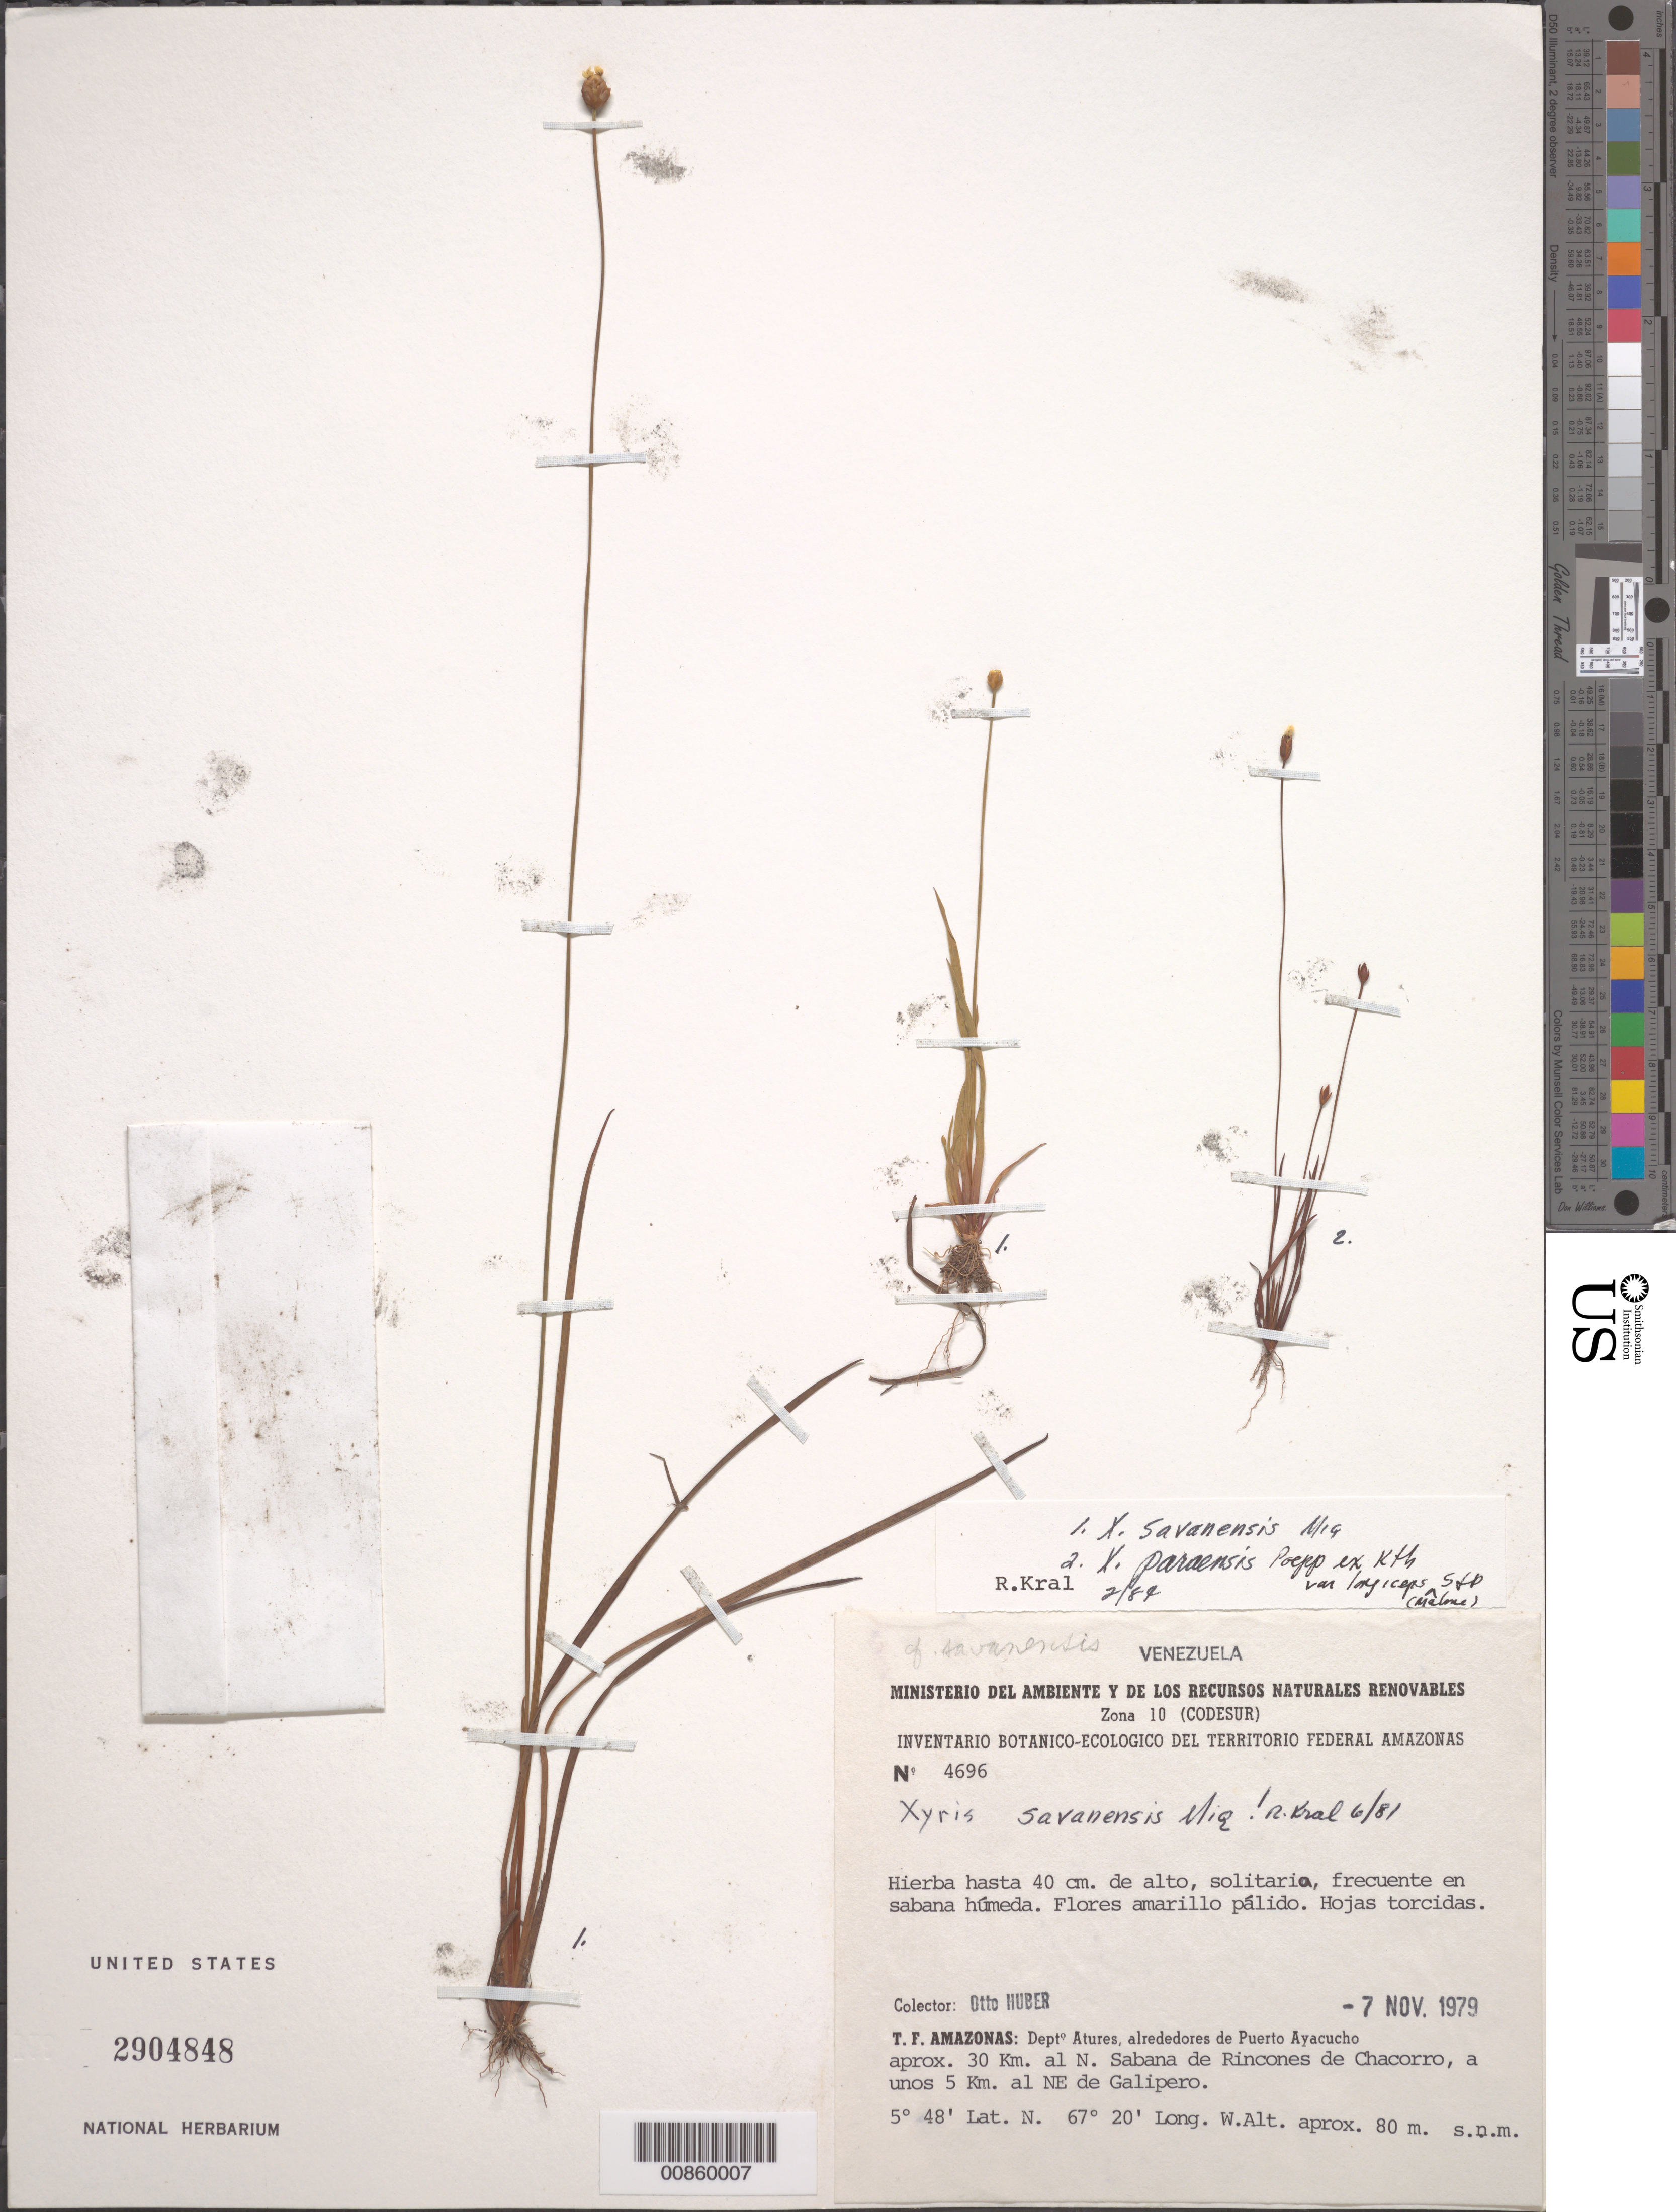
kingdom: Plantae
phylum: Tracheophyta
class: Liliopsida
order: Poales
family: Xyridaceae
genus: Xyris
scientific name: Xyris savanensis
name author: Miq.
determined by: Kral, Robert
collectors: O. Huber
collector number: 4696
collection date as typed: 7-Nov-79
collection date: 1979-11-07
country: Venezuela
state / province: Amazonas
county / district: Atures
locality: Puerto Ayacucho, aprox. 30 km N; Sabanas de Rincones de Chacorro, a unos 5 km al NE de Galipero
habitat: Sabana húmeda.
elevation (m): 80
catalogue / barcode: US 2904848